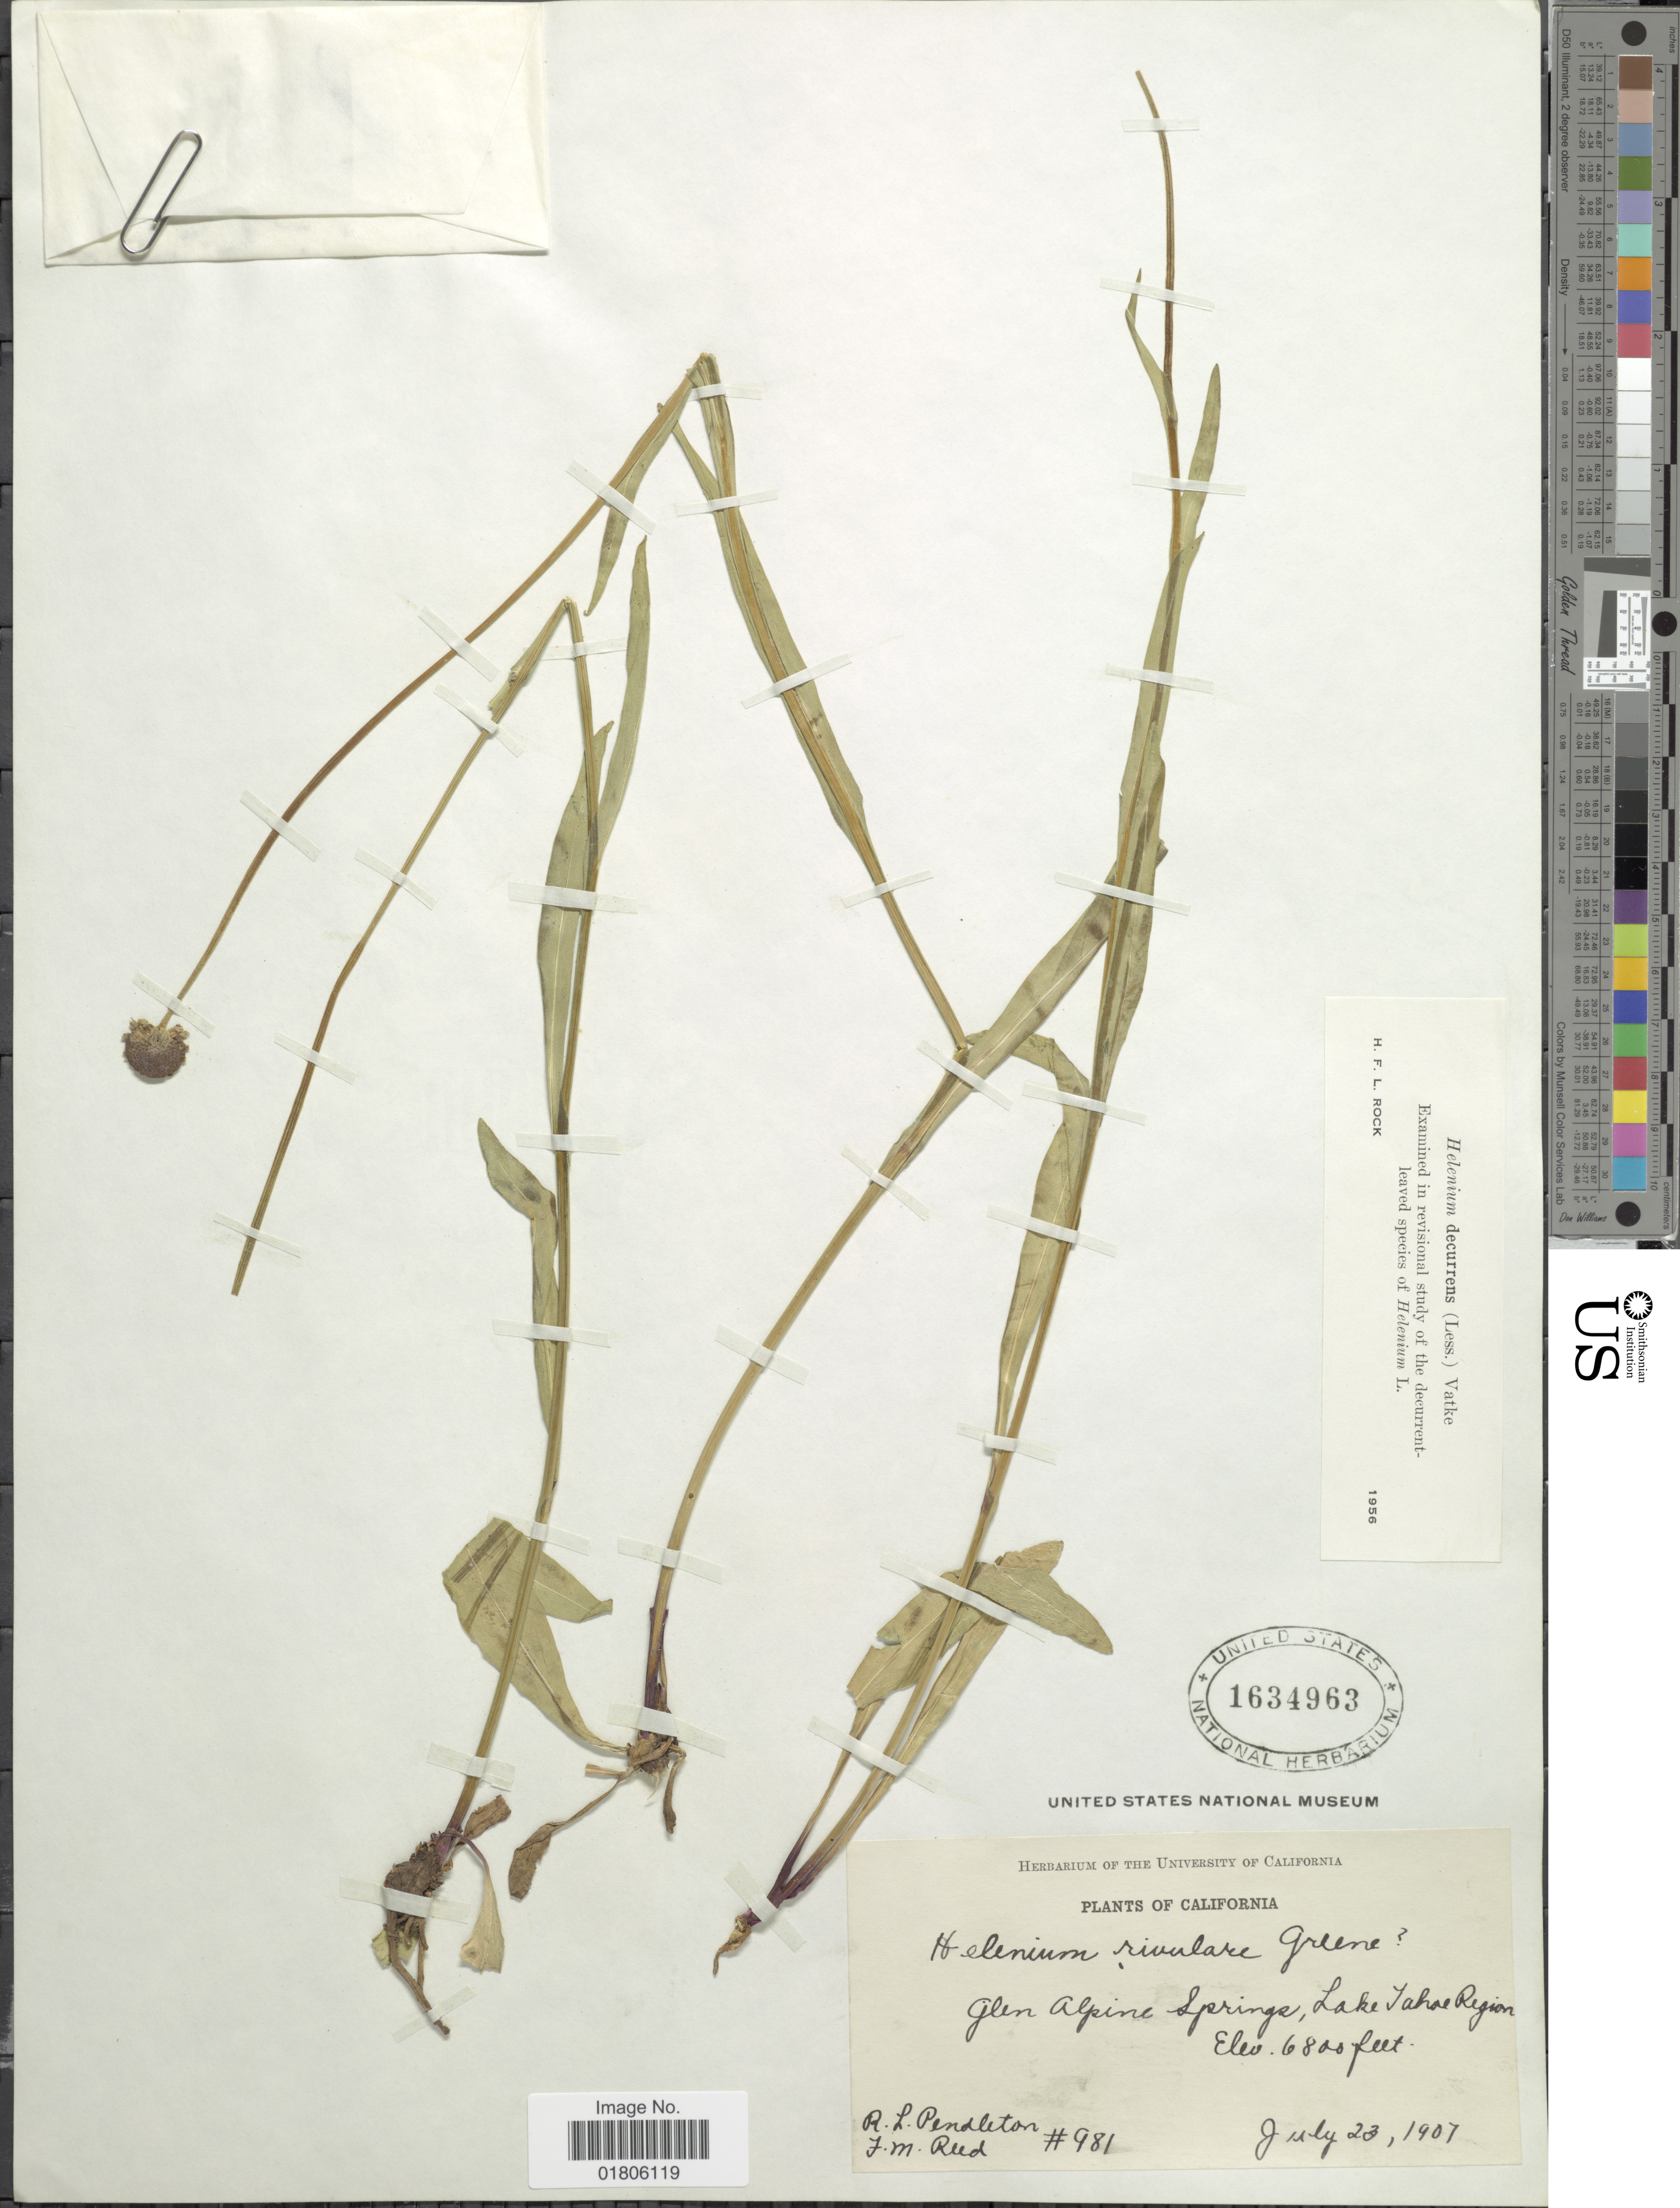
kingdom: Plantae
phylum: Tracheophyta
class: Magnoliopsida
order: Asterales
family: Asteraceae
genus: Helenium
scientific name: Helenium bigelovii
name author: A. Gray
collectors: R. Pendleton & F. Reed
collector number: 981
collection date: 1907-07-23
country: United States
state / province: California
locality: Glen Alpine Springs, Lake Tahoe Region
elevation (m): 2073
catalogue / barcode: US 1634963